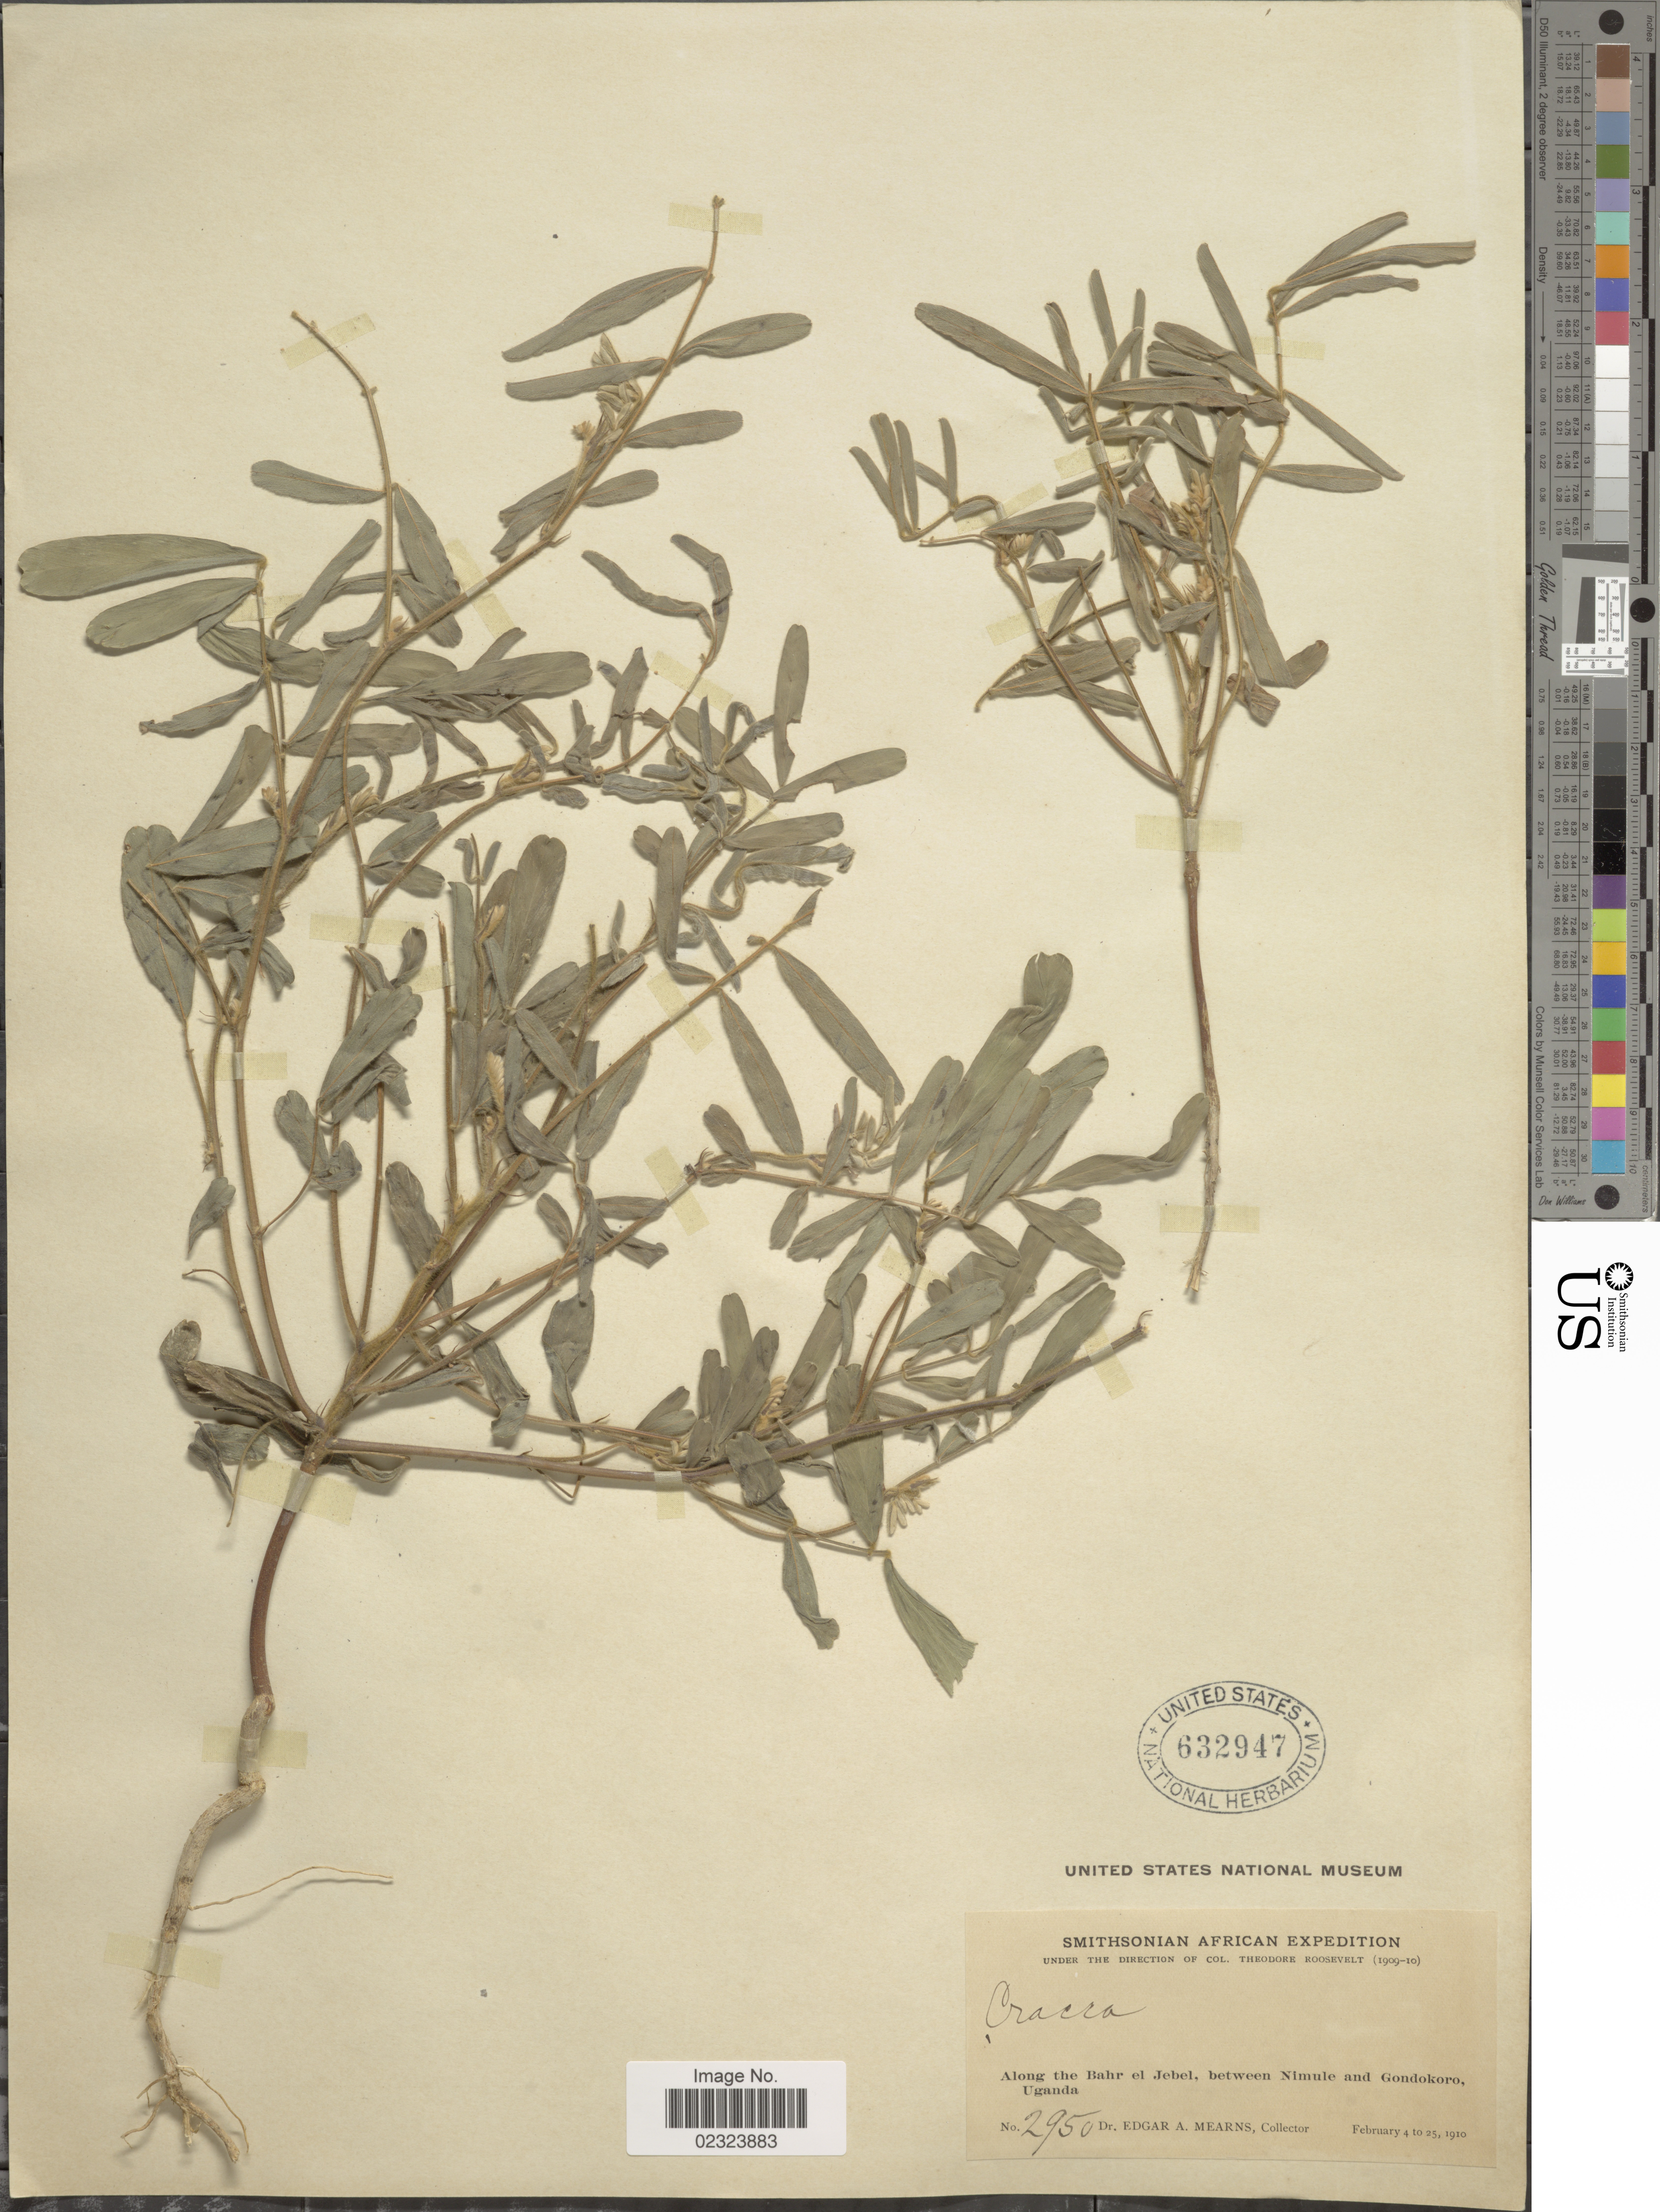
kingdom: Plantae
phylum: Tracheophyta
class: Magnoliopsida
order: Fabales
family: Fabaceae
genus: Tephrosia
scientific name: Tephrosia sp.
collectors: E. A. Mearns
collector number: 2950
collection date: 1910-02-04/1910-02-25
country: Uganda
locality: Along the Bahr el Jebel, between Nimule and Gondokoro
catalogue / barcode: US 632947